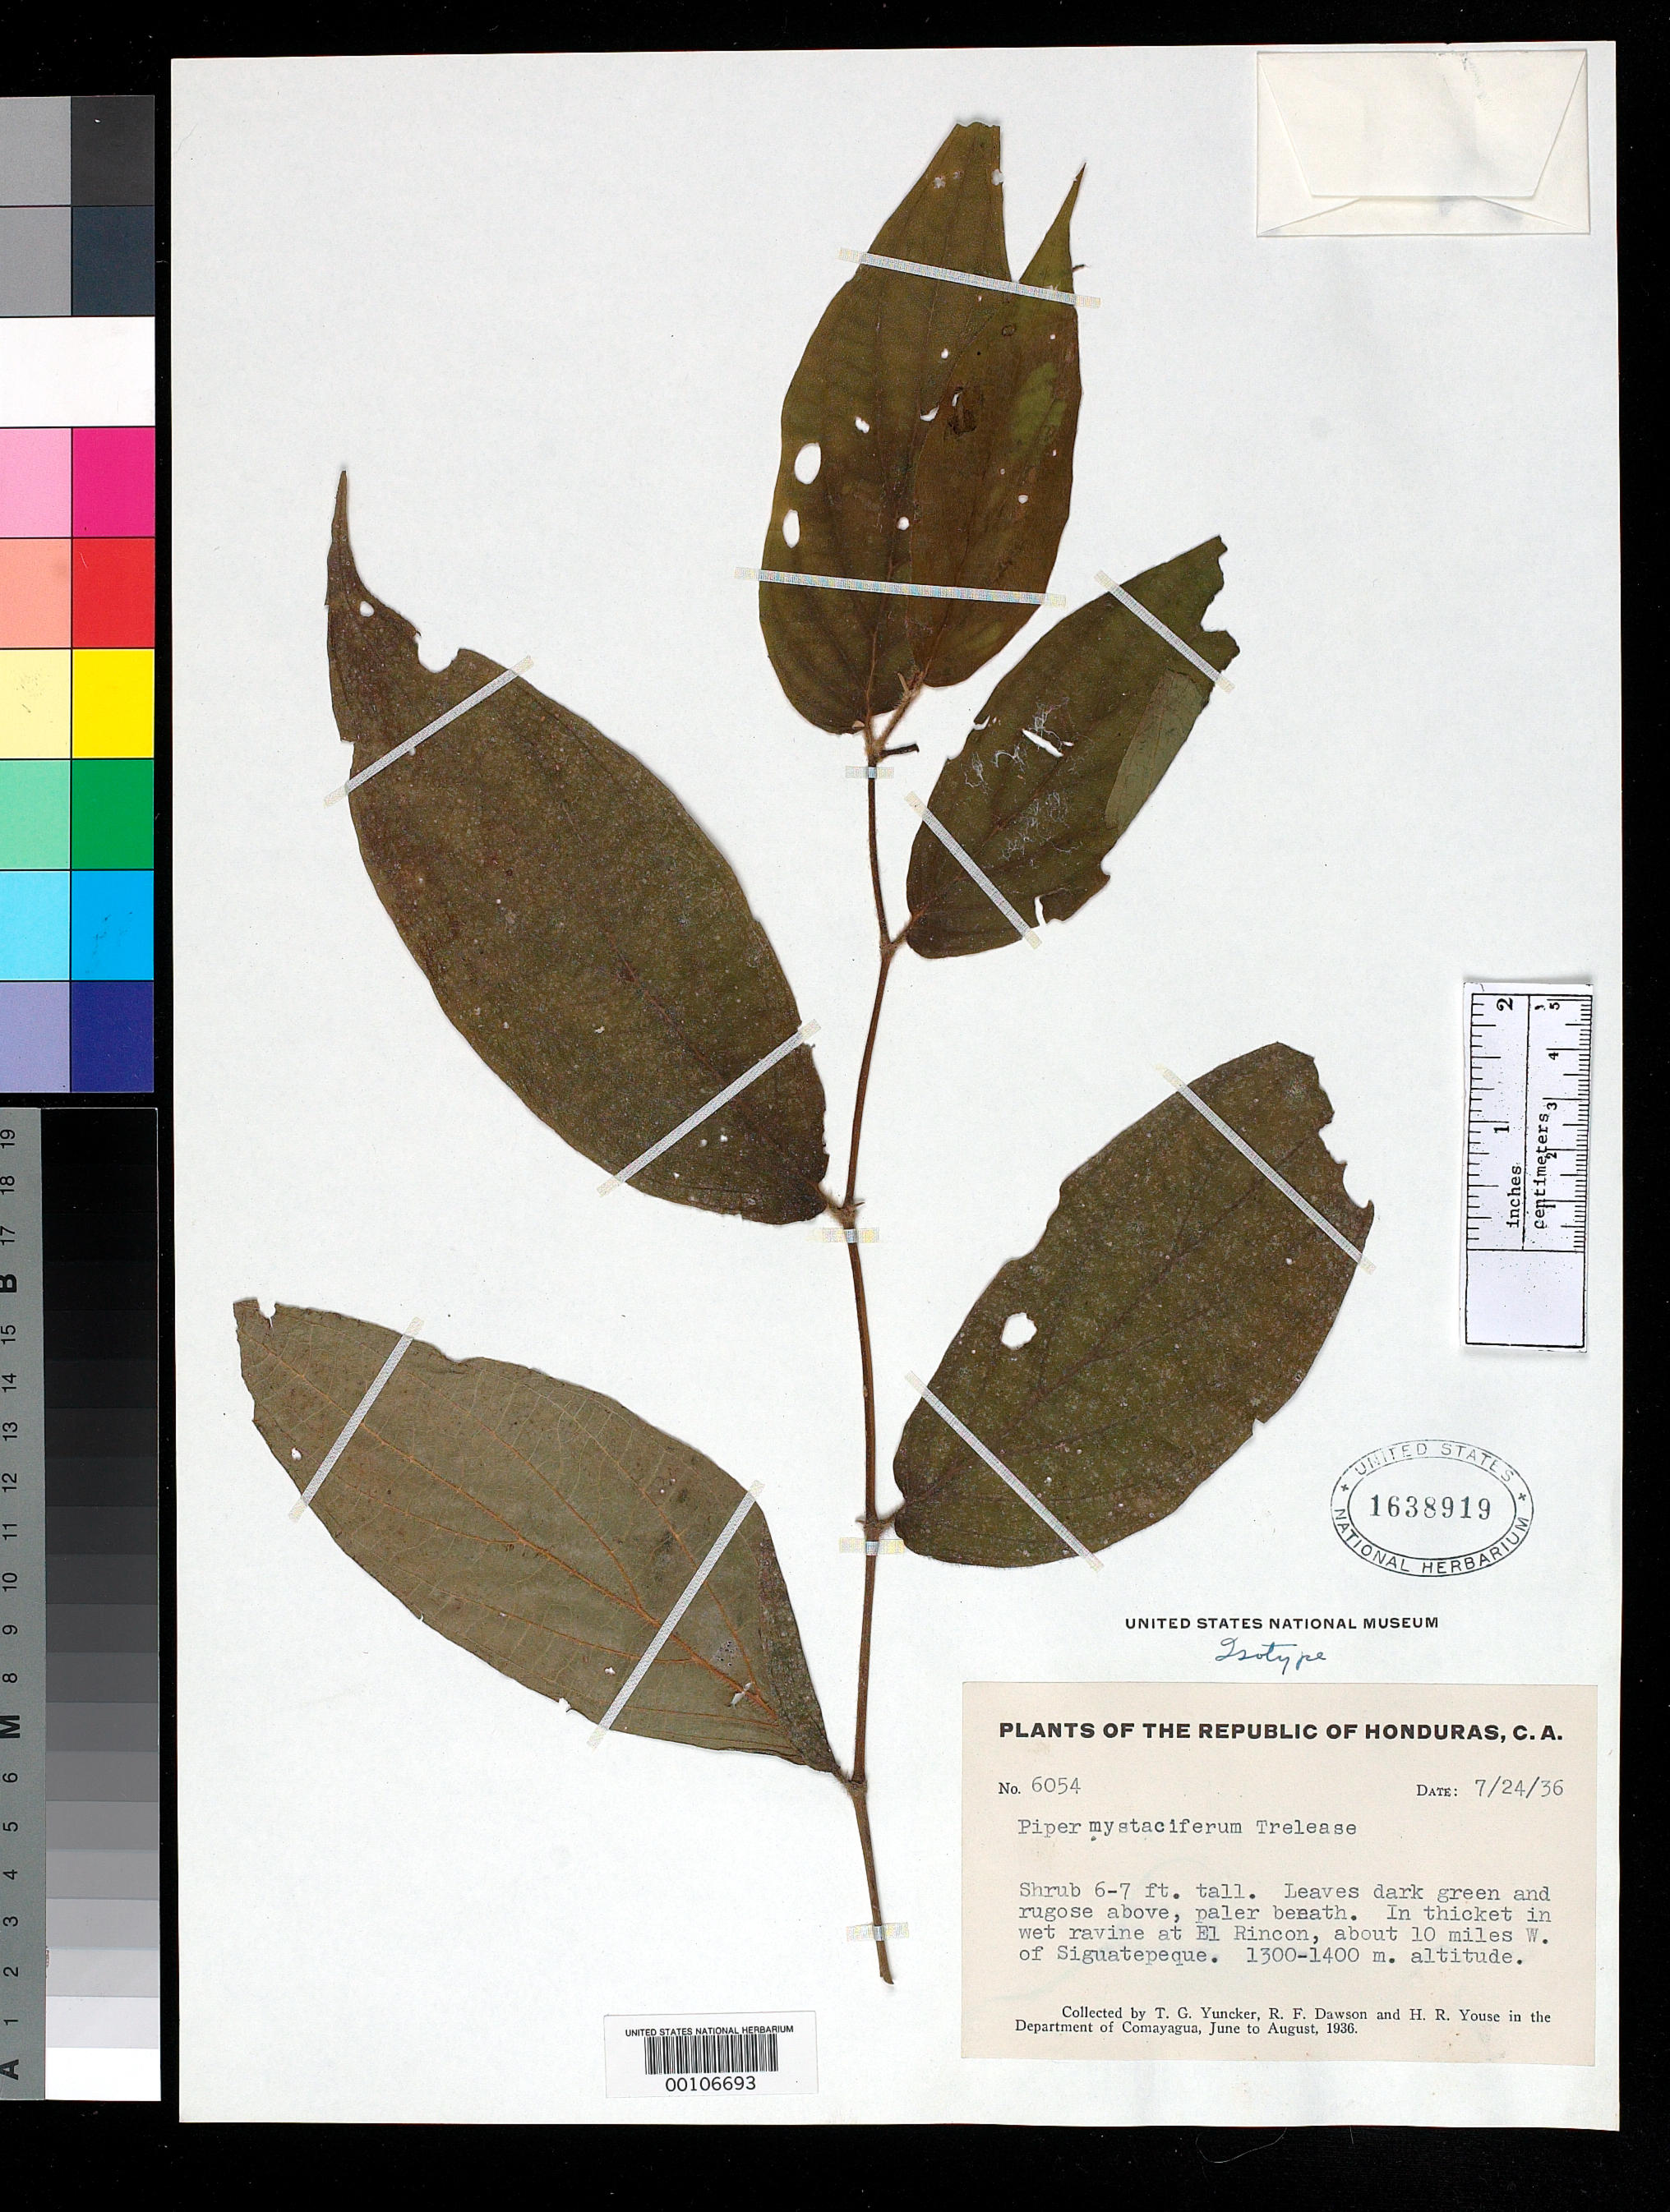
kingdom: Plantae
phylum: Tracheophyta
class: Magnoliopsida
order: Piperales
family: Piperaceae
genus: Piper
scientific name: Piper mystaciferum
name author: Trel. in Yunck.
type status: Isotype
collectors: T. G. Yuncker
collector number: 6054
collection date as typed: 24 Jul 1936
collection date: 1936-07-24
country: Honduras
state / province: Comayagua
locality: El Rincon, 10 miles W of Siguatepeque.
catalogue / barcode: US 1638919